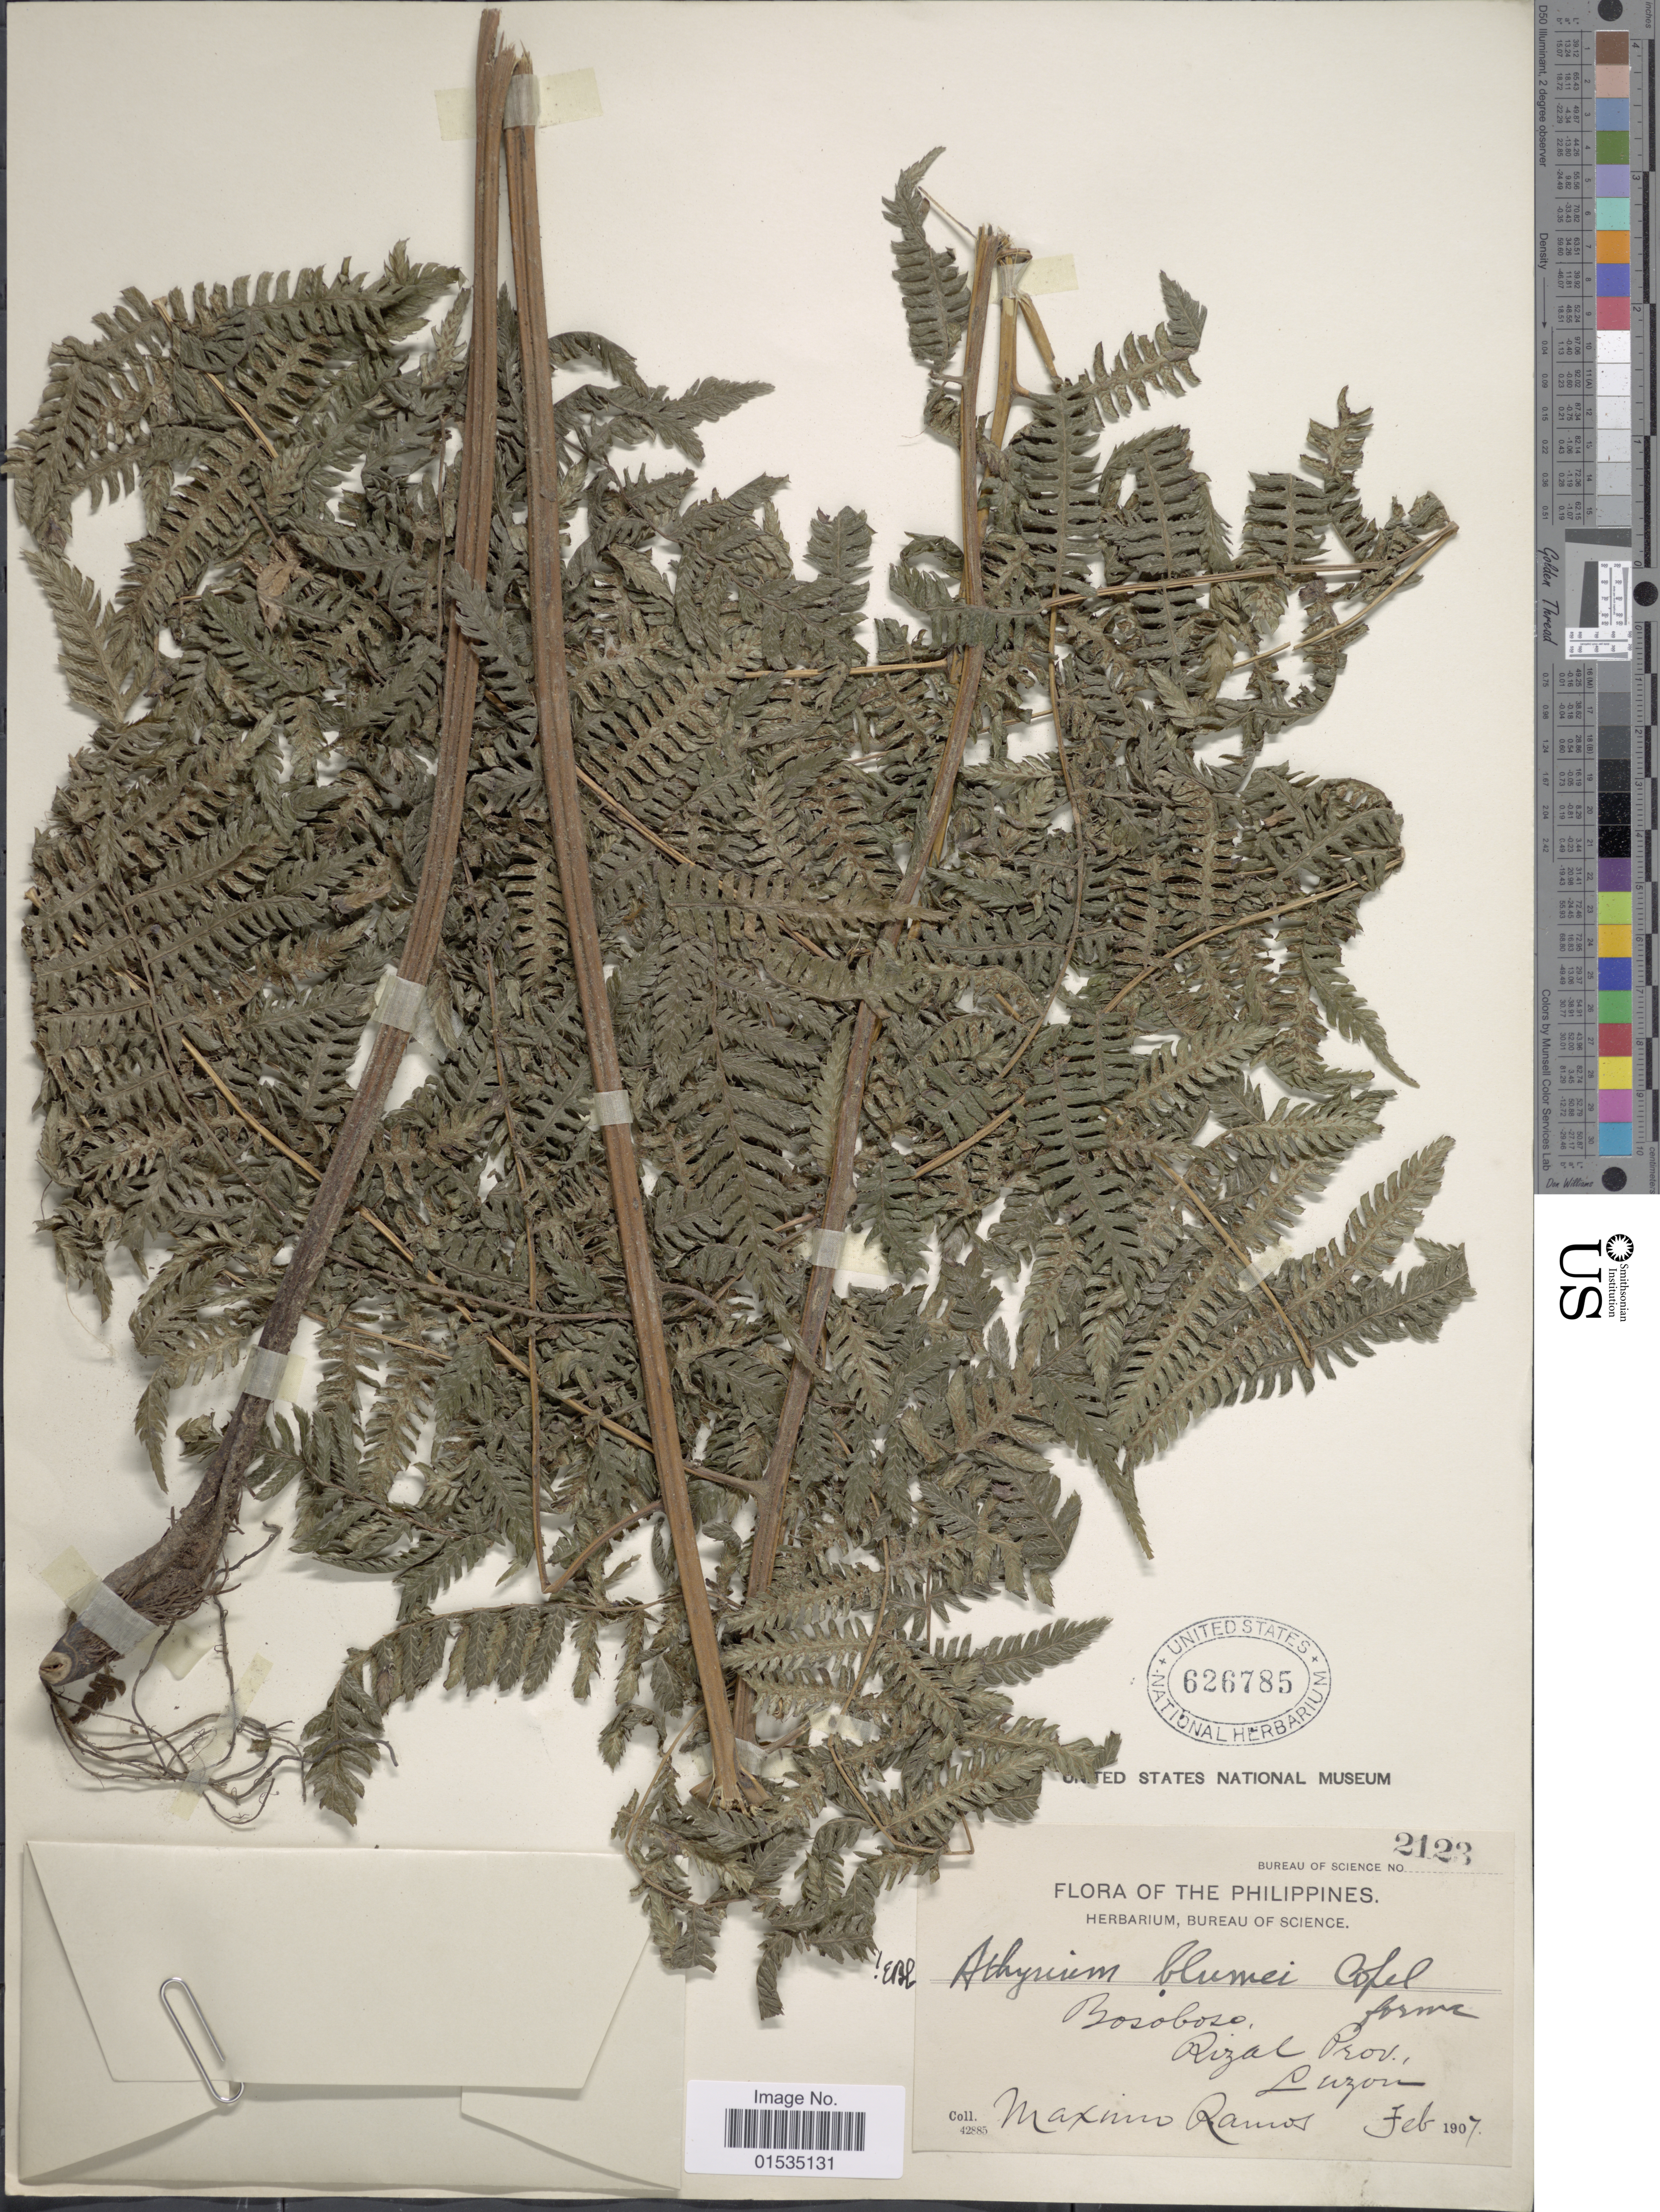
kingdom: Plantae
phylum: Tracheophyta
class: Polypodiopsida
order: Polypodiales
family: Athyriaceae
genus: Diplazium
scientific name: Diplazium polypodioides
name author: Blume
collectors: M. Ramos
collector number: Bureau of Science 2123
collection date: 1907-02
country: Philippines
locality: Bosoboso, Rizal Prov., Luzon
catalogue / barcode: US 626785